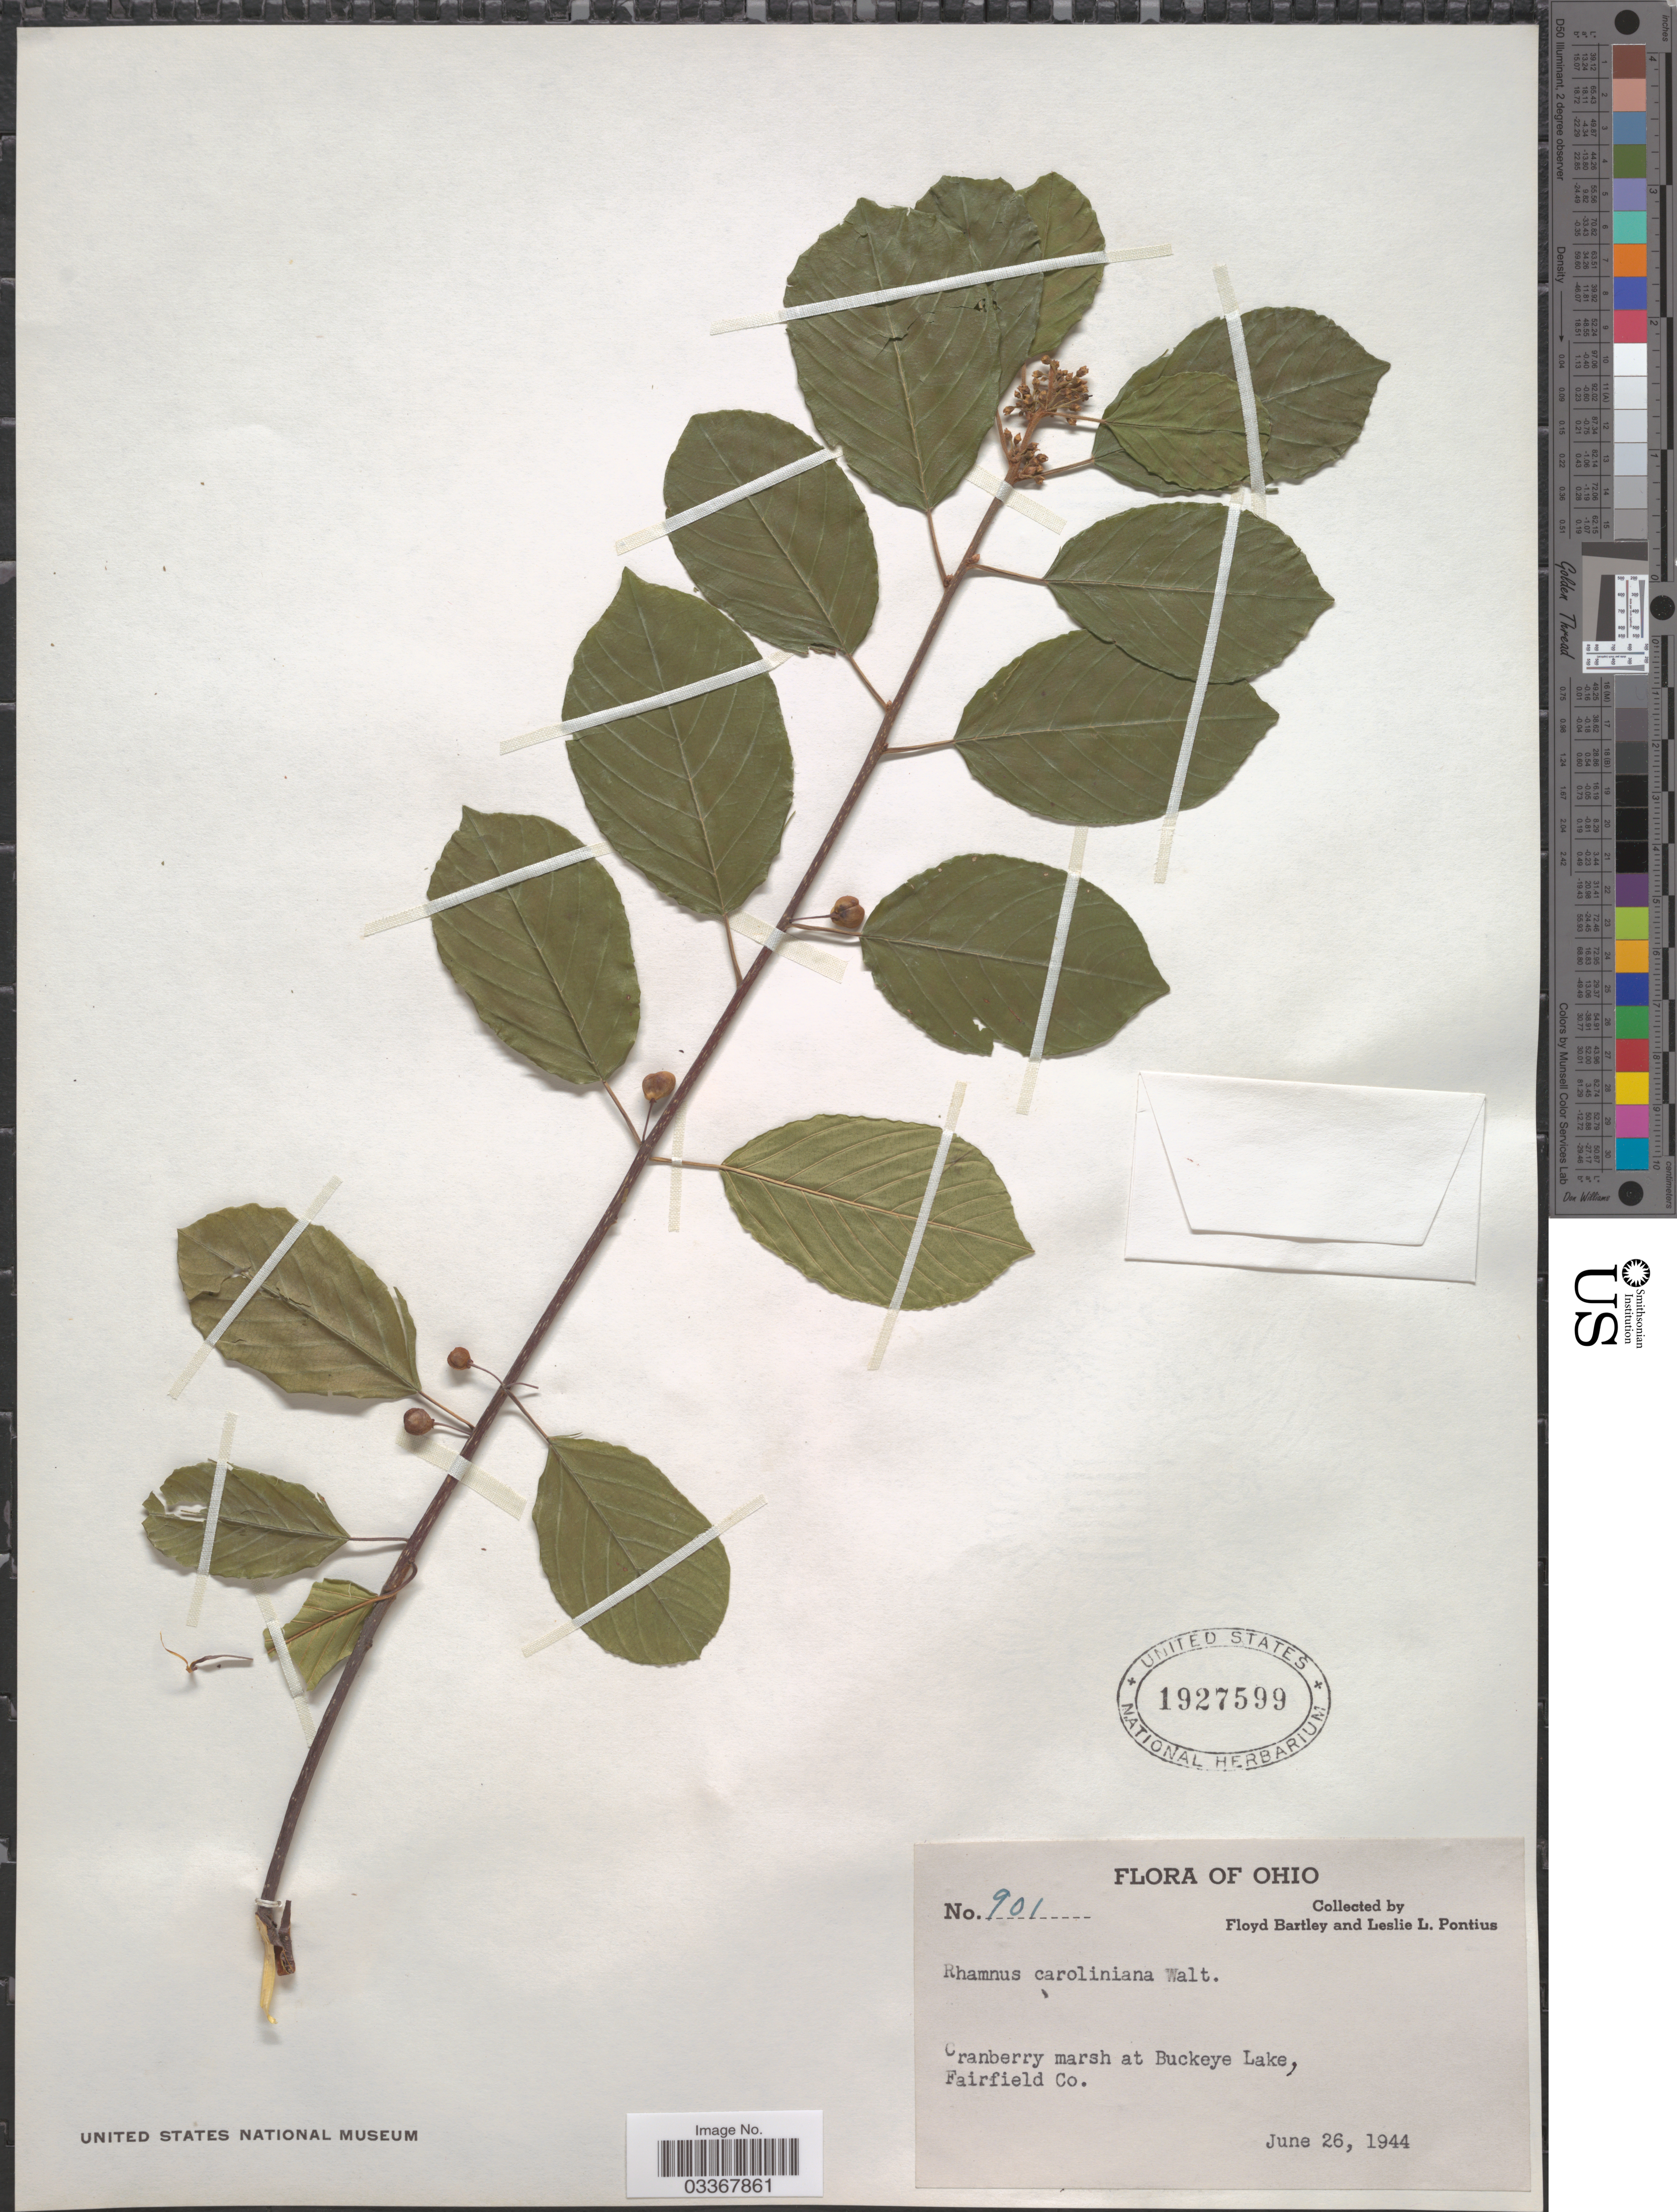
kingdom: Plantae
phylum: Tracheophyta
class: Magnoliopsida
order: Rosales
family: Rhamnaceae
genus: Frangula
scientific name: Frangula caroliniana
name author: (Walter) A. Gray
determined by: Strong, Mark T., (BOT), Smithsonian Institution - National Museum of Natural History (UNITED STATES)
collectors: F. Bartley & L. Pontius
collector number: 901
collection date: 1944-06-26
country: United States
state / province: Ohio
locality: Cranberry marsh at Buckeye Lake, Fairfield Co.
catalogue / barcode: US 1927599